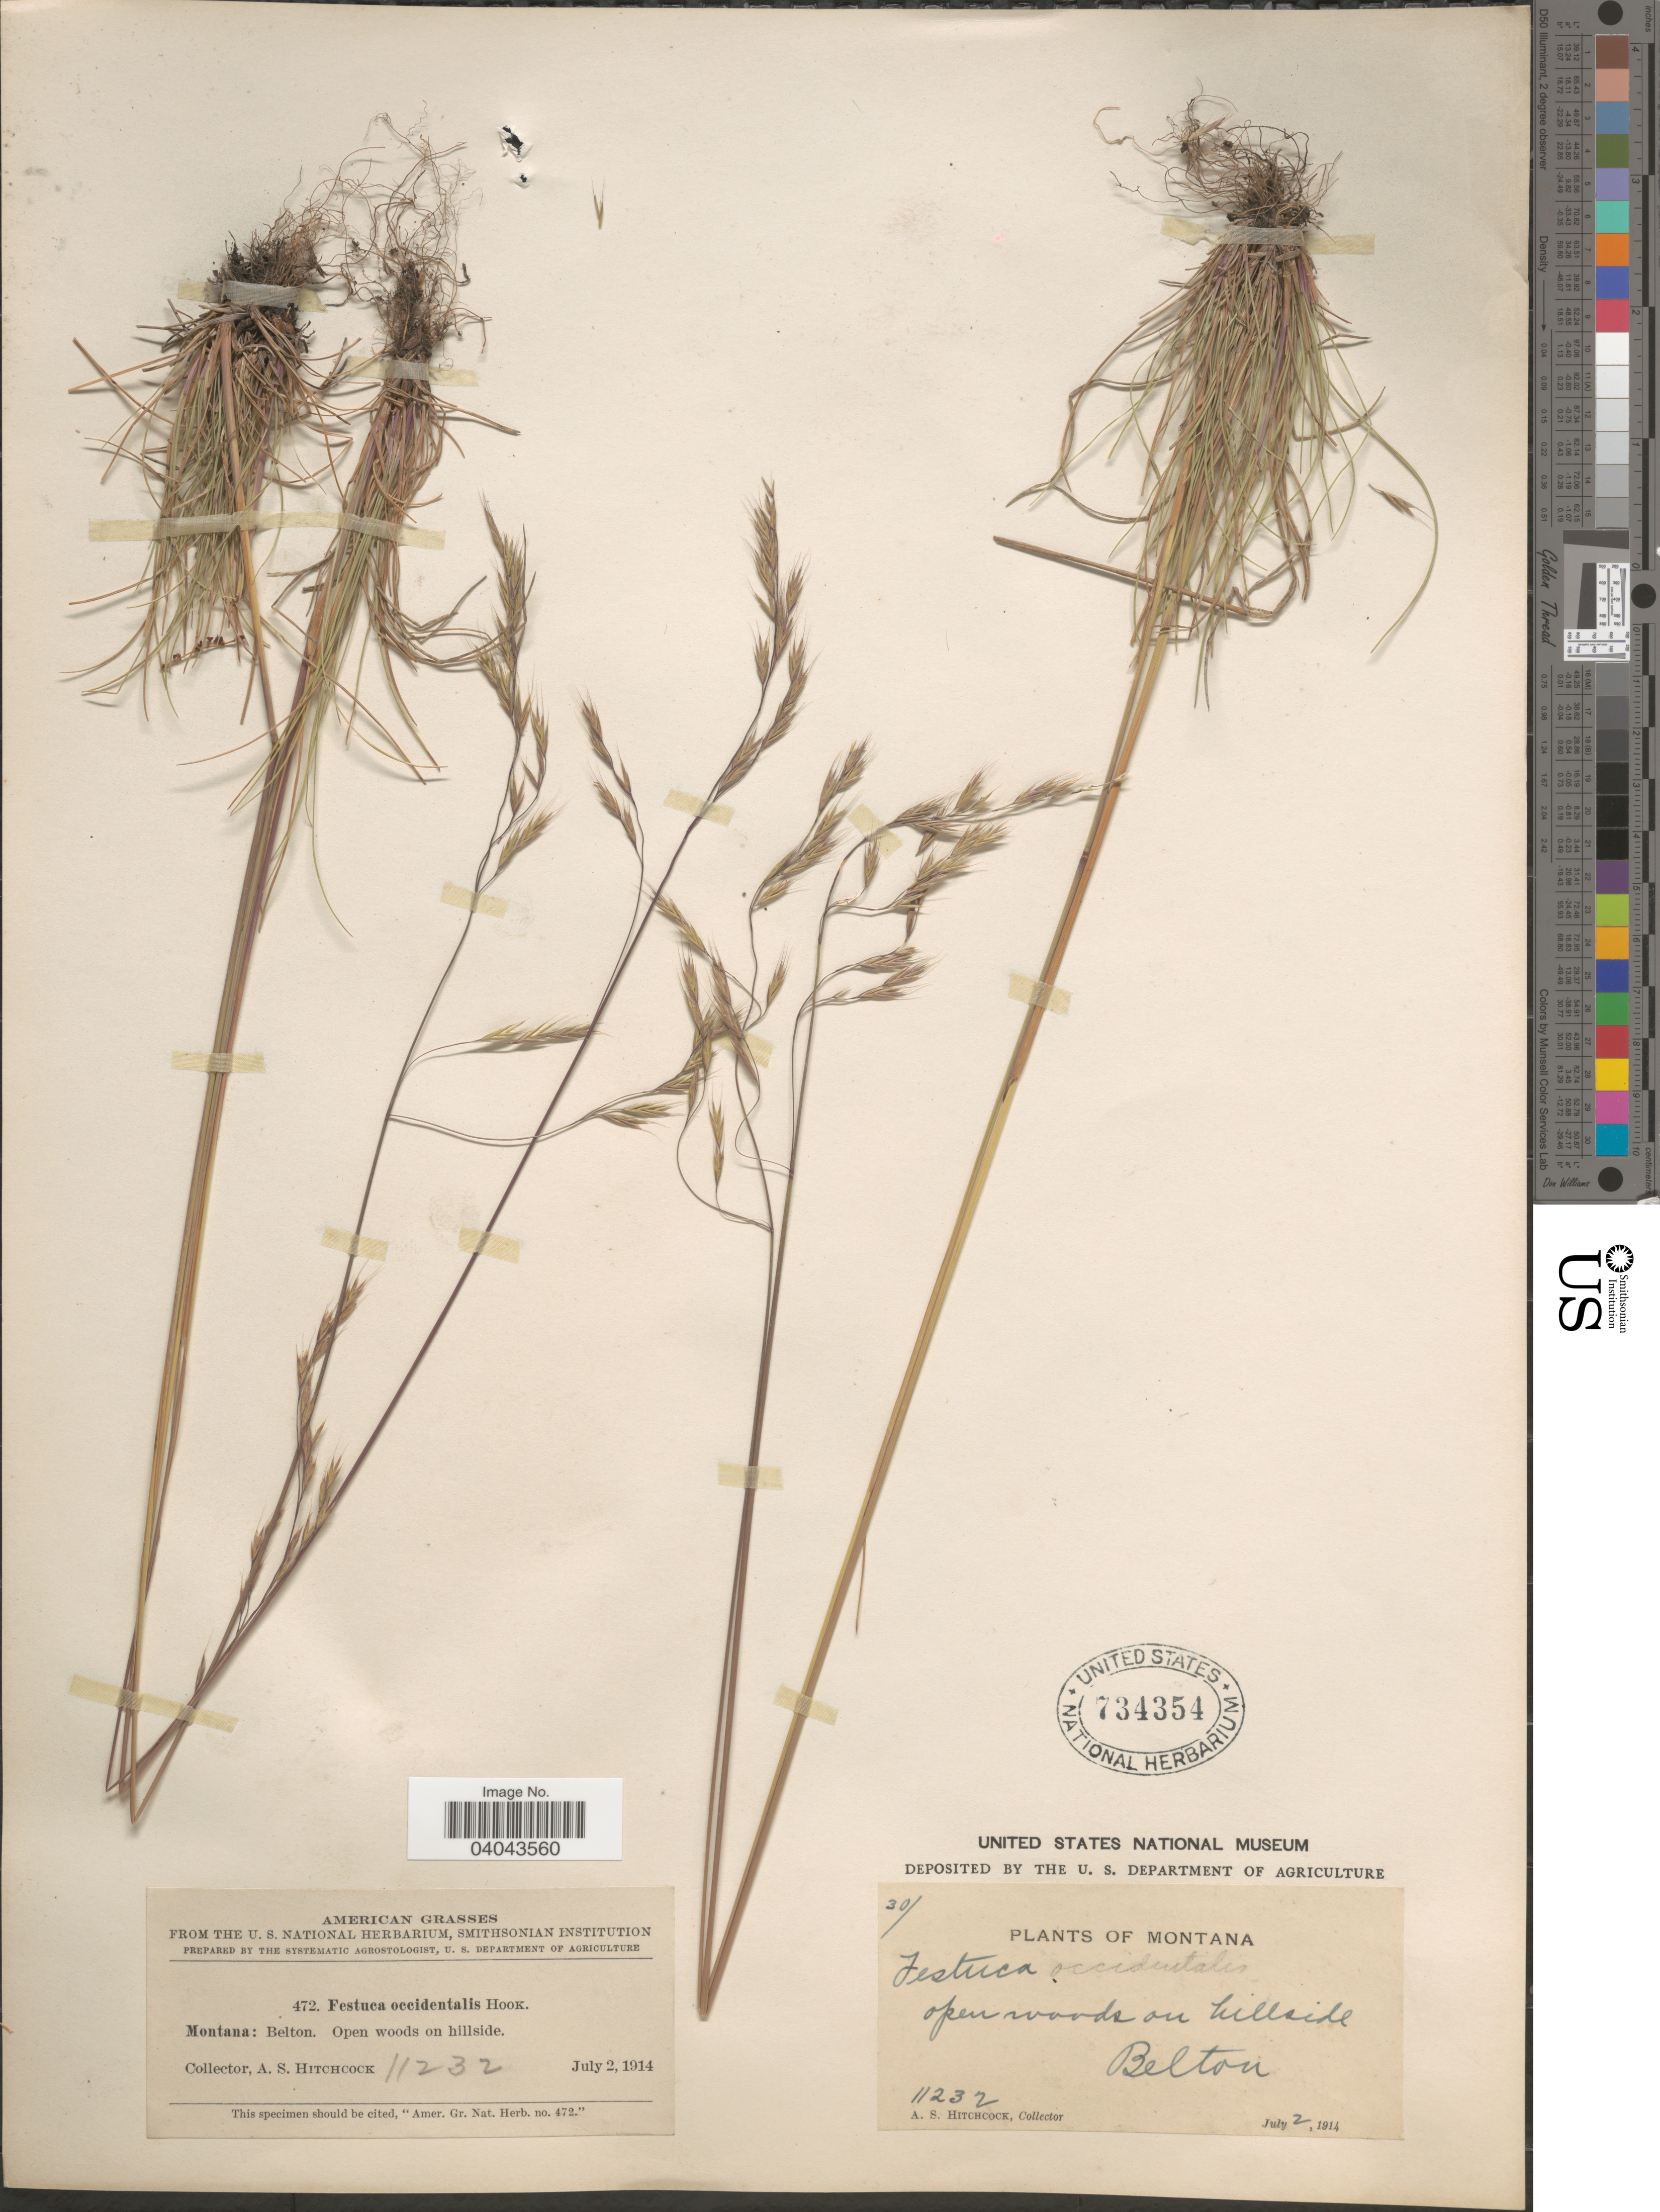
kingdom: Plantae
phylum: Tracheophyta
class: Liliopsida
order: Poales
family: Poaceae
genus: Festuca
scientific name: Festuca occidentalis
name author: Hook.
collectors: A. S. Hitchcock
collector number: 11232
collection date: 1914-07-02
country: United States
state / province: Montana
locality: Belton.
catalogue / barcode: US 734354